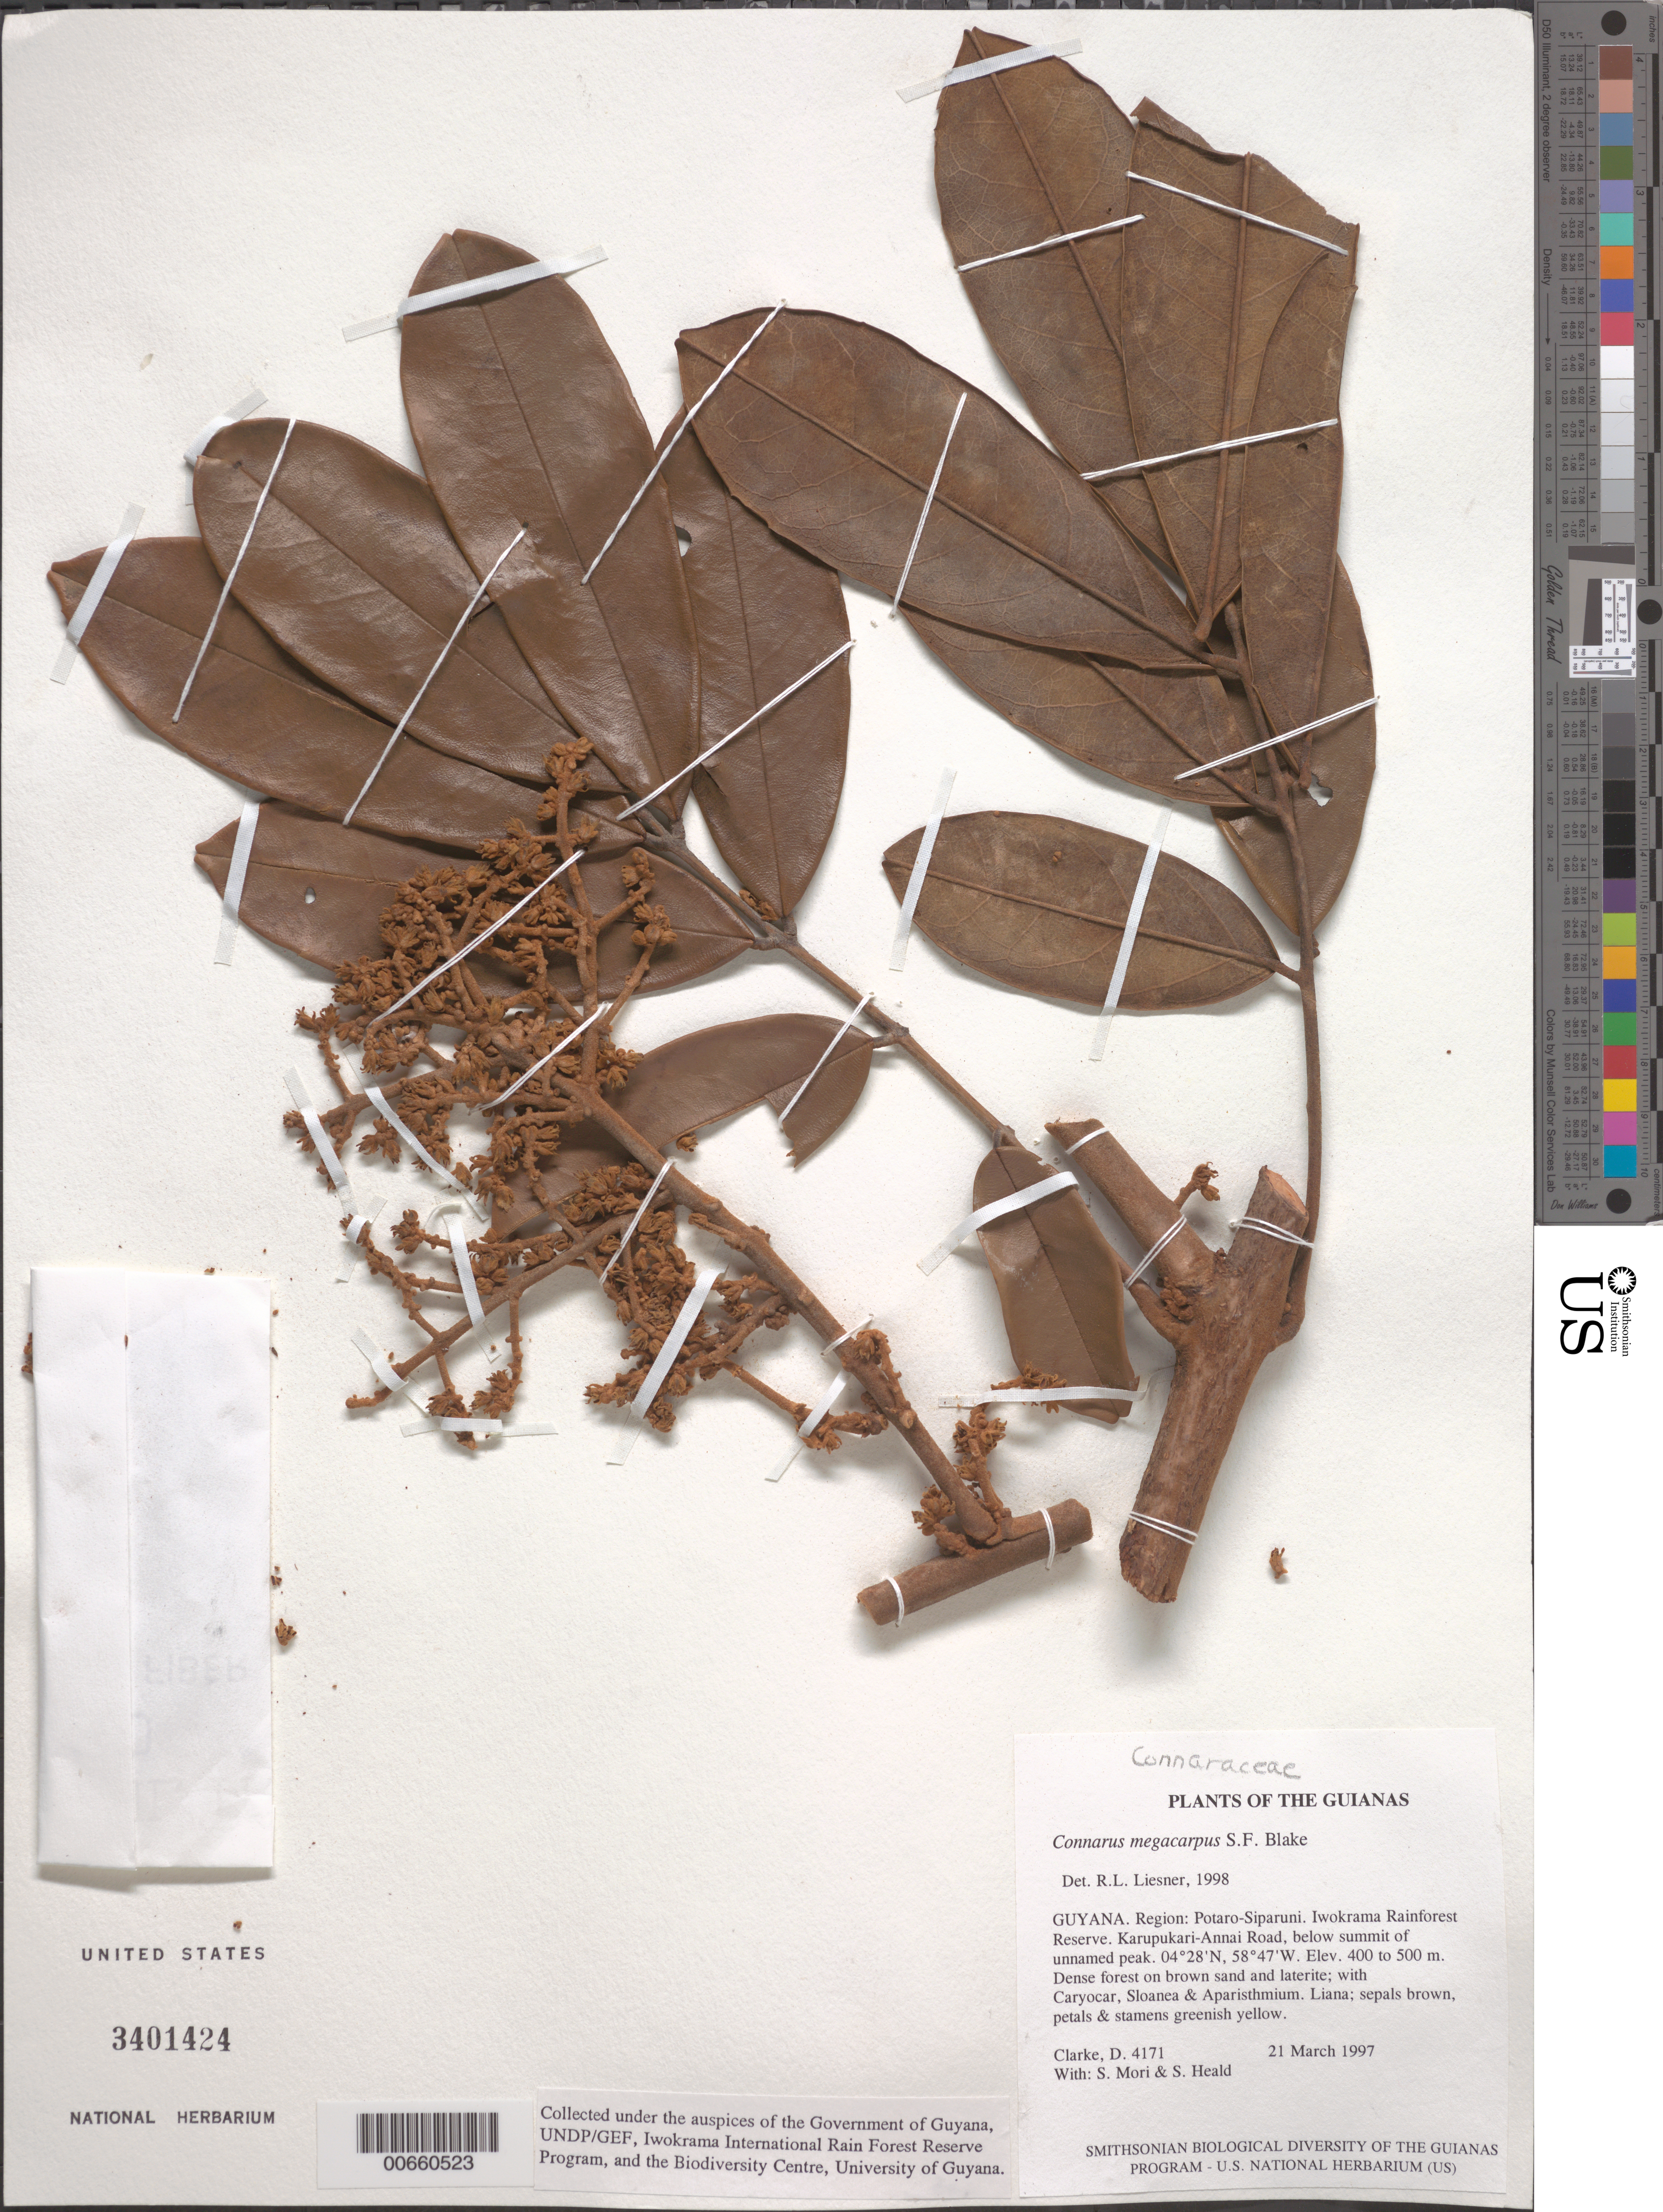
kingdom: Plantae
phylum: Tracheophyta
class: Magnoliopsida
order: Oxalidales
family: Connaraceae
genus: Connarus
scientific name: Connarus megacarpus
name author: S.F. Blake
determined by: Liesner, R. L.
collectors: H. D. Clarke, S. Mori & S. Heald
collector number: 4171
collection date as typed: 21 March 1997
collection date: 1997-03-21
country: Guyana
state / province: Potaro-Siparuni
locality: Iwokrama Rainforest Reserve. Karupukari-Annai Road, below summit of unnamed peak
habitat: Dense forest on brown sand and laterite; with Caryocar, Sloanea & Aparisthmium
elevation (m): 400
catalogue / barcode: US 3401424